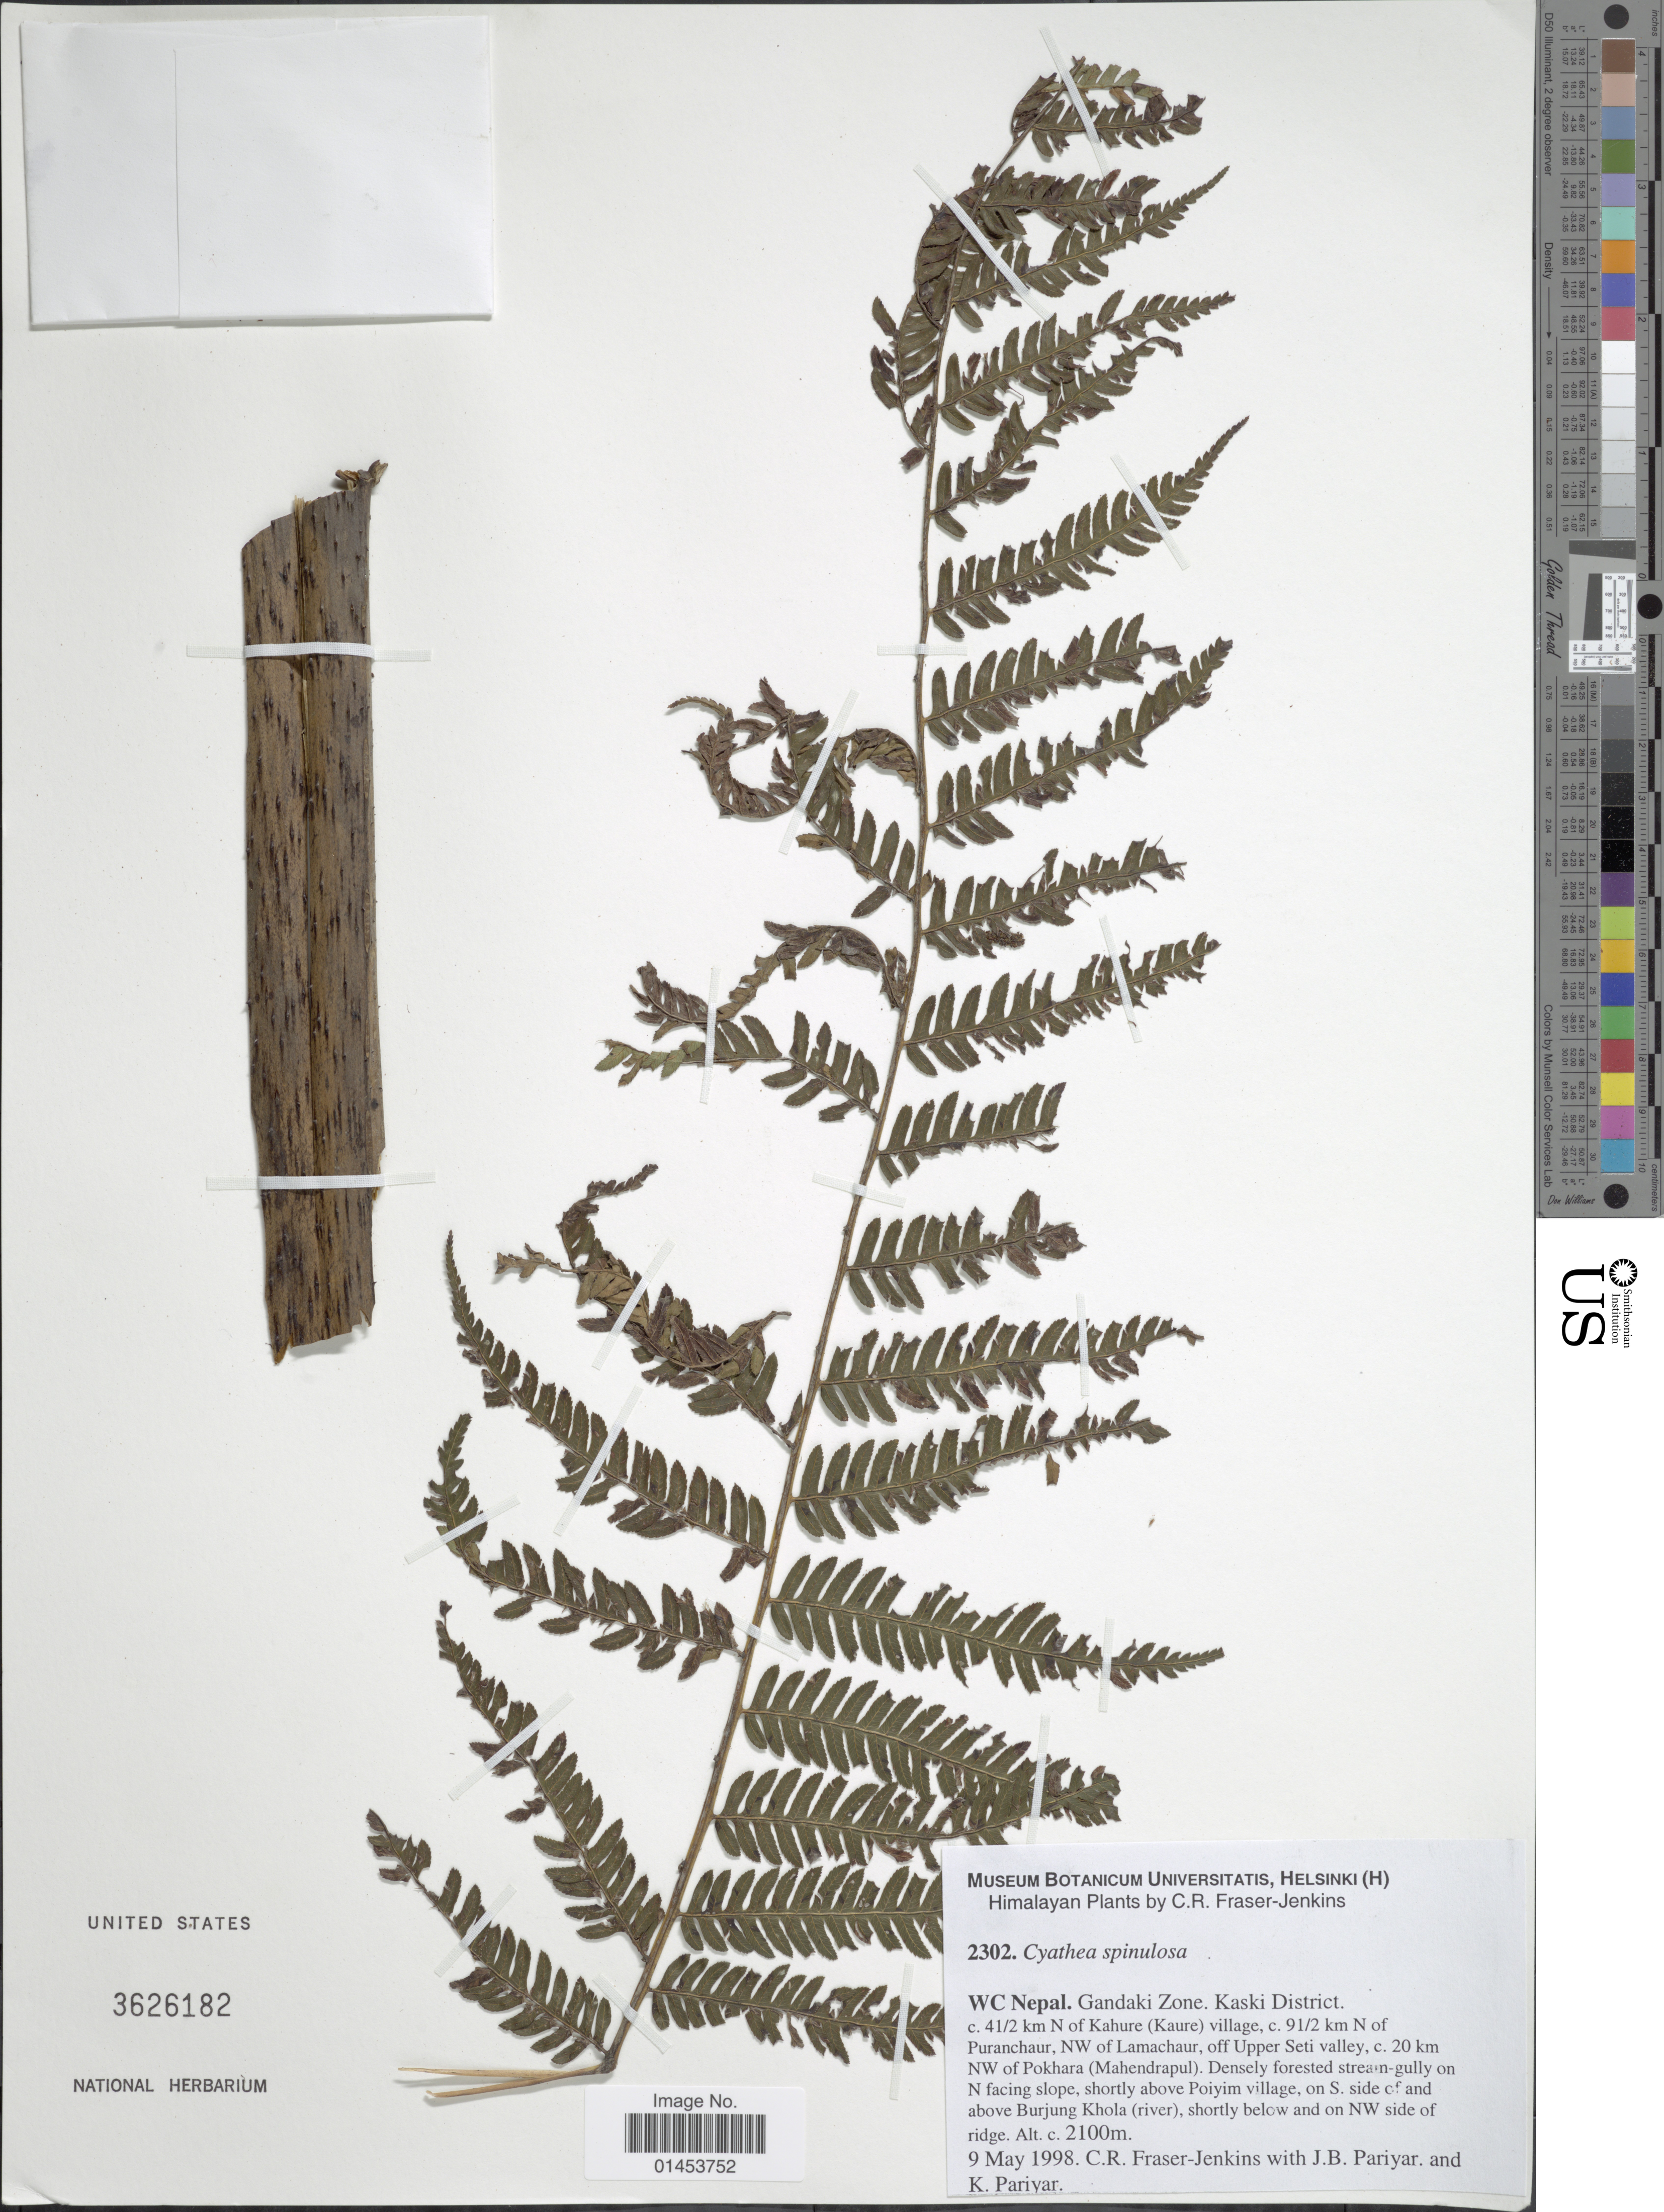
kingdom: Plantae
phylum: Tracheophyta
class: Polypodiopsida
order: Cyatheales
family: Cyatheaceae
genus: Cyathea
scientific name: Cyathea spinulosa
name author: Wall. ex Hook.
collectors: C. R. Fraser-Jenkins, J. Pariyar & K. Pariyar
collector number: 2302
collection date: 1998-05-09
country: Nepal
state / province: Gandaki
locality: W.C. Nepal, Gandaki Zone, Kaski District, c. 41/2 km N of Kahure(Kaure)village, c. 91/2km N of Puranchaur, NW of Lamachaur, off Upper Seti valley, c. 20km NW of Pokhara(Mahendrapul)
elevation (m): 2100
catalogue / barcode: US 3626182